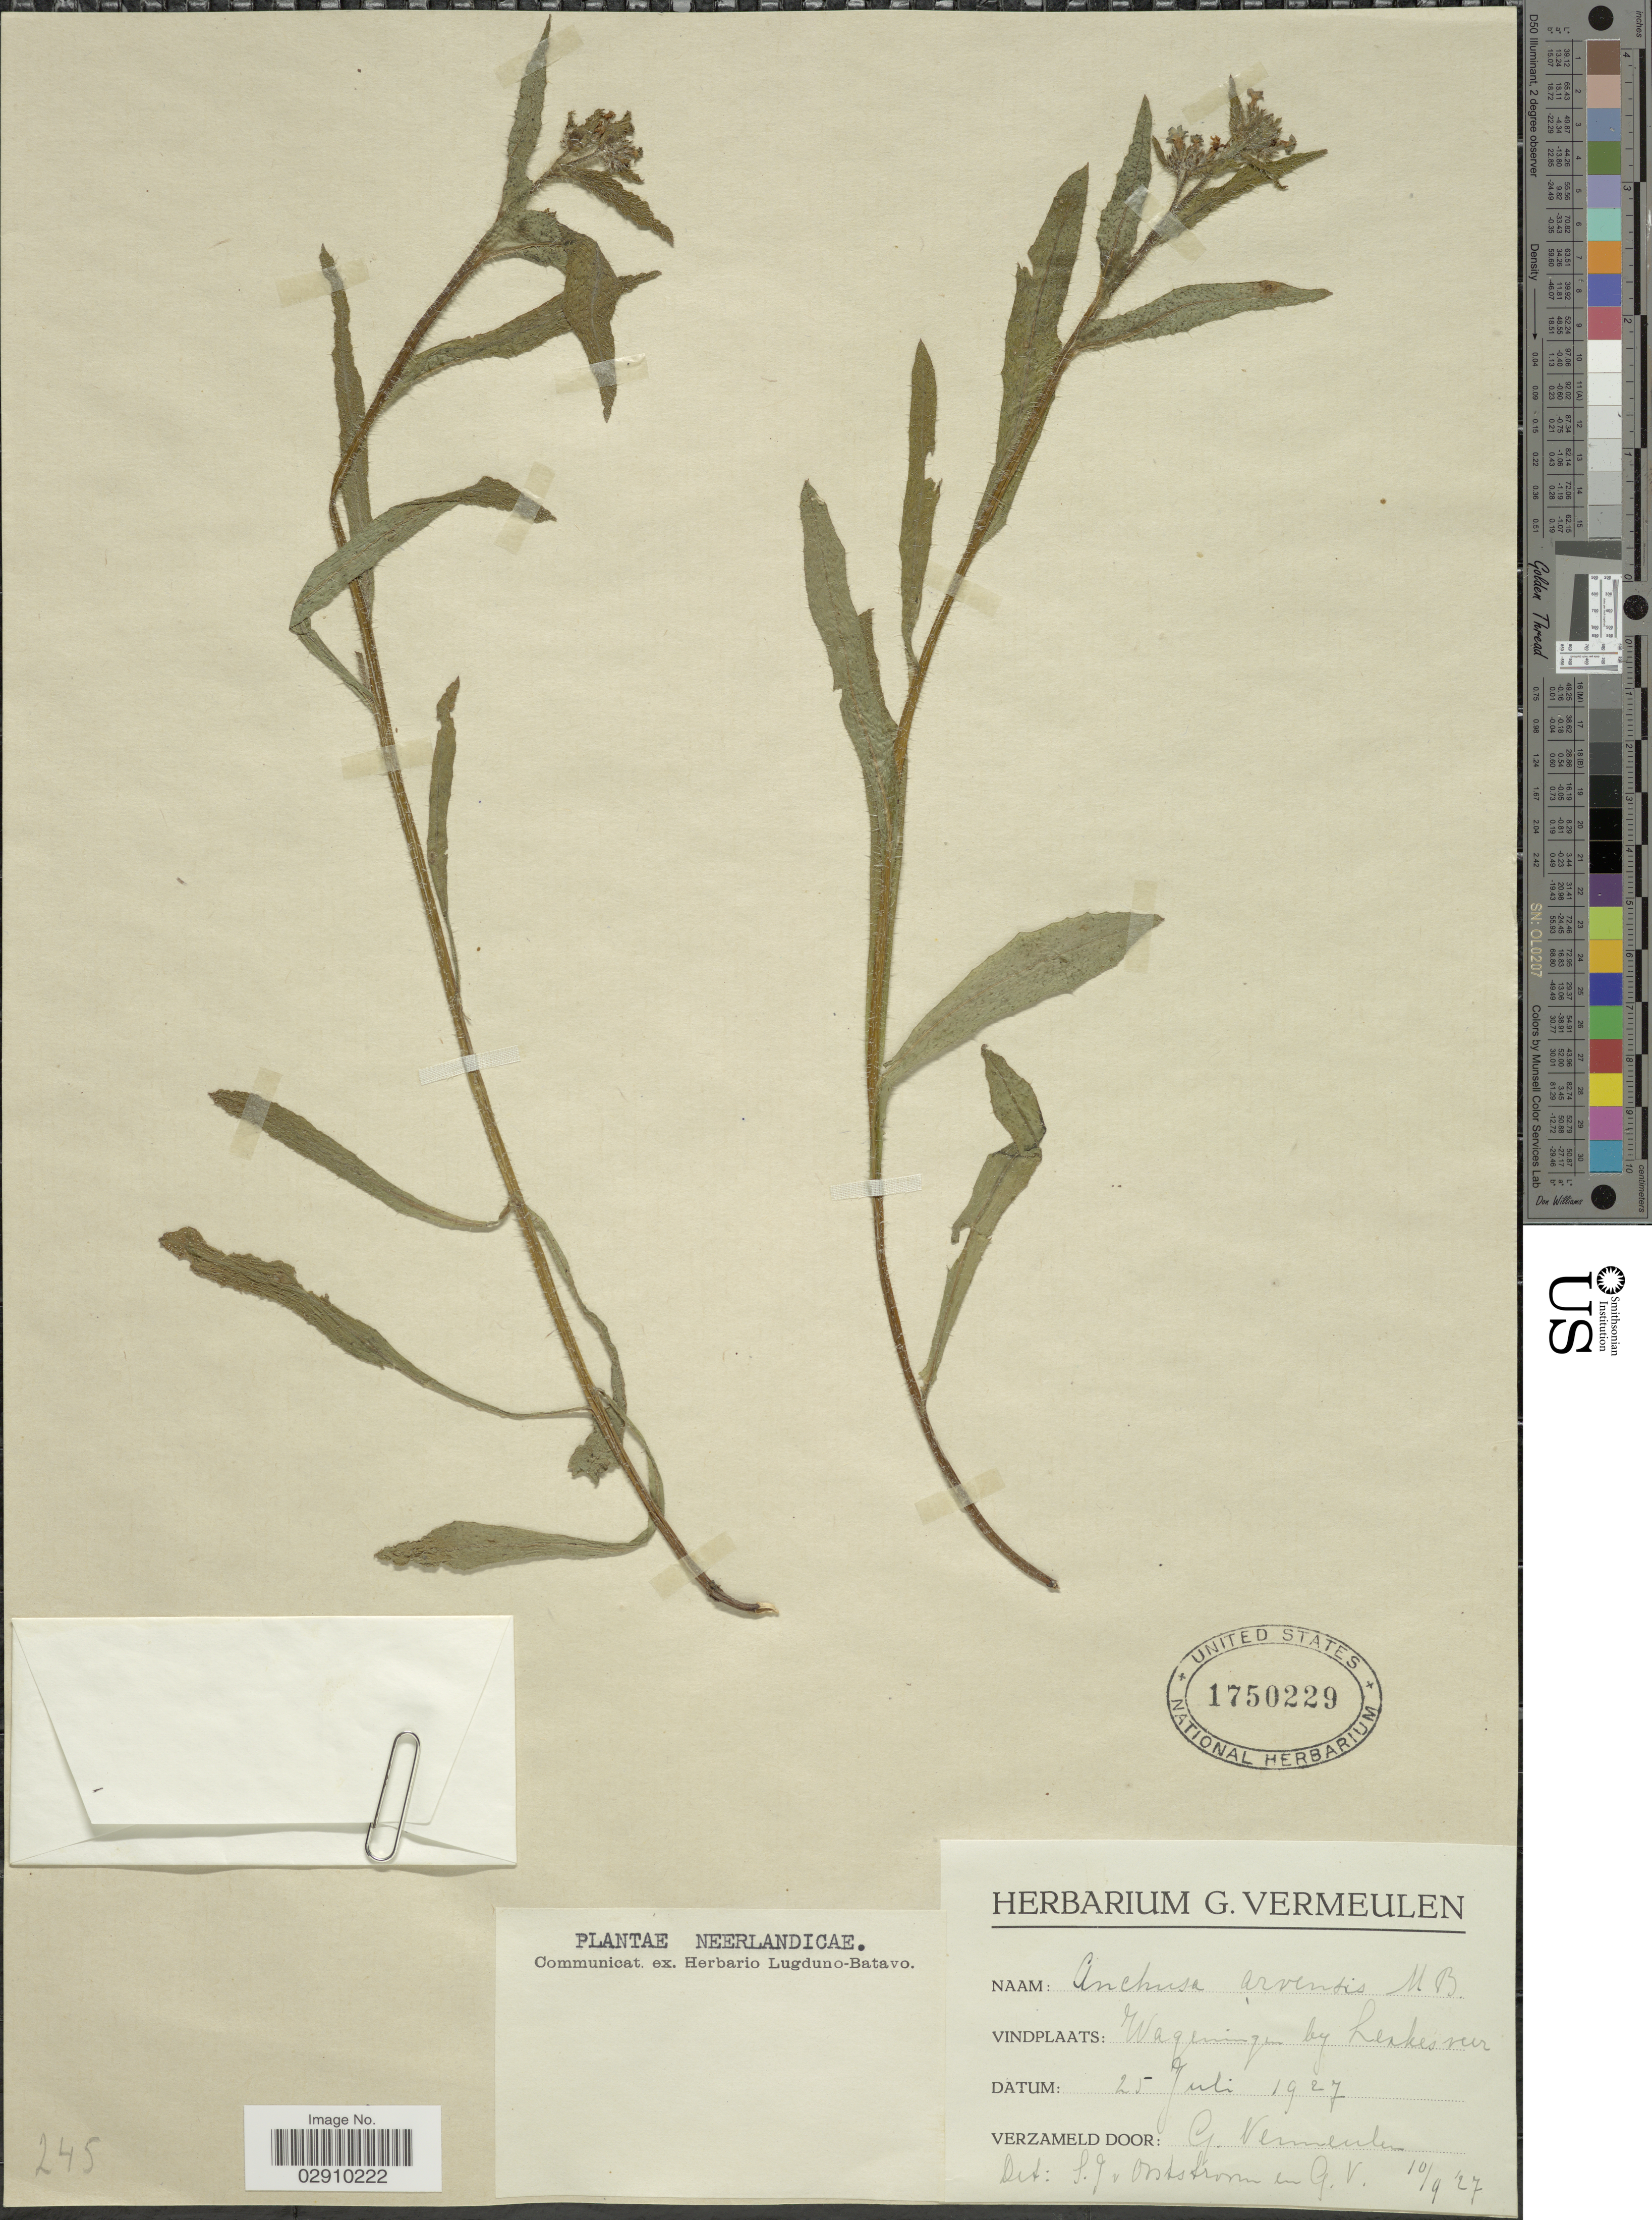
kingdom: Plantae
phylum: Tracheophyta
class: Magnoliopsida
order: Boraginales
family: Boraginaceae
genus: Anchusa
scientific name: Anchusa arvensis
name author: (L.) M. Bieb.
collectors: G. Vermeulen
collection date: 1927-07-25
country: Netherlands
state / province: Gelderland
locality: Wageningen bij Lexkesveer.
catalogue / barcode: US 1750229